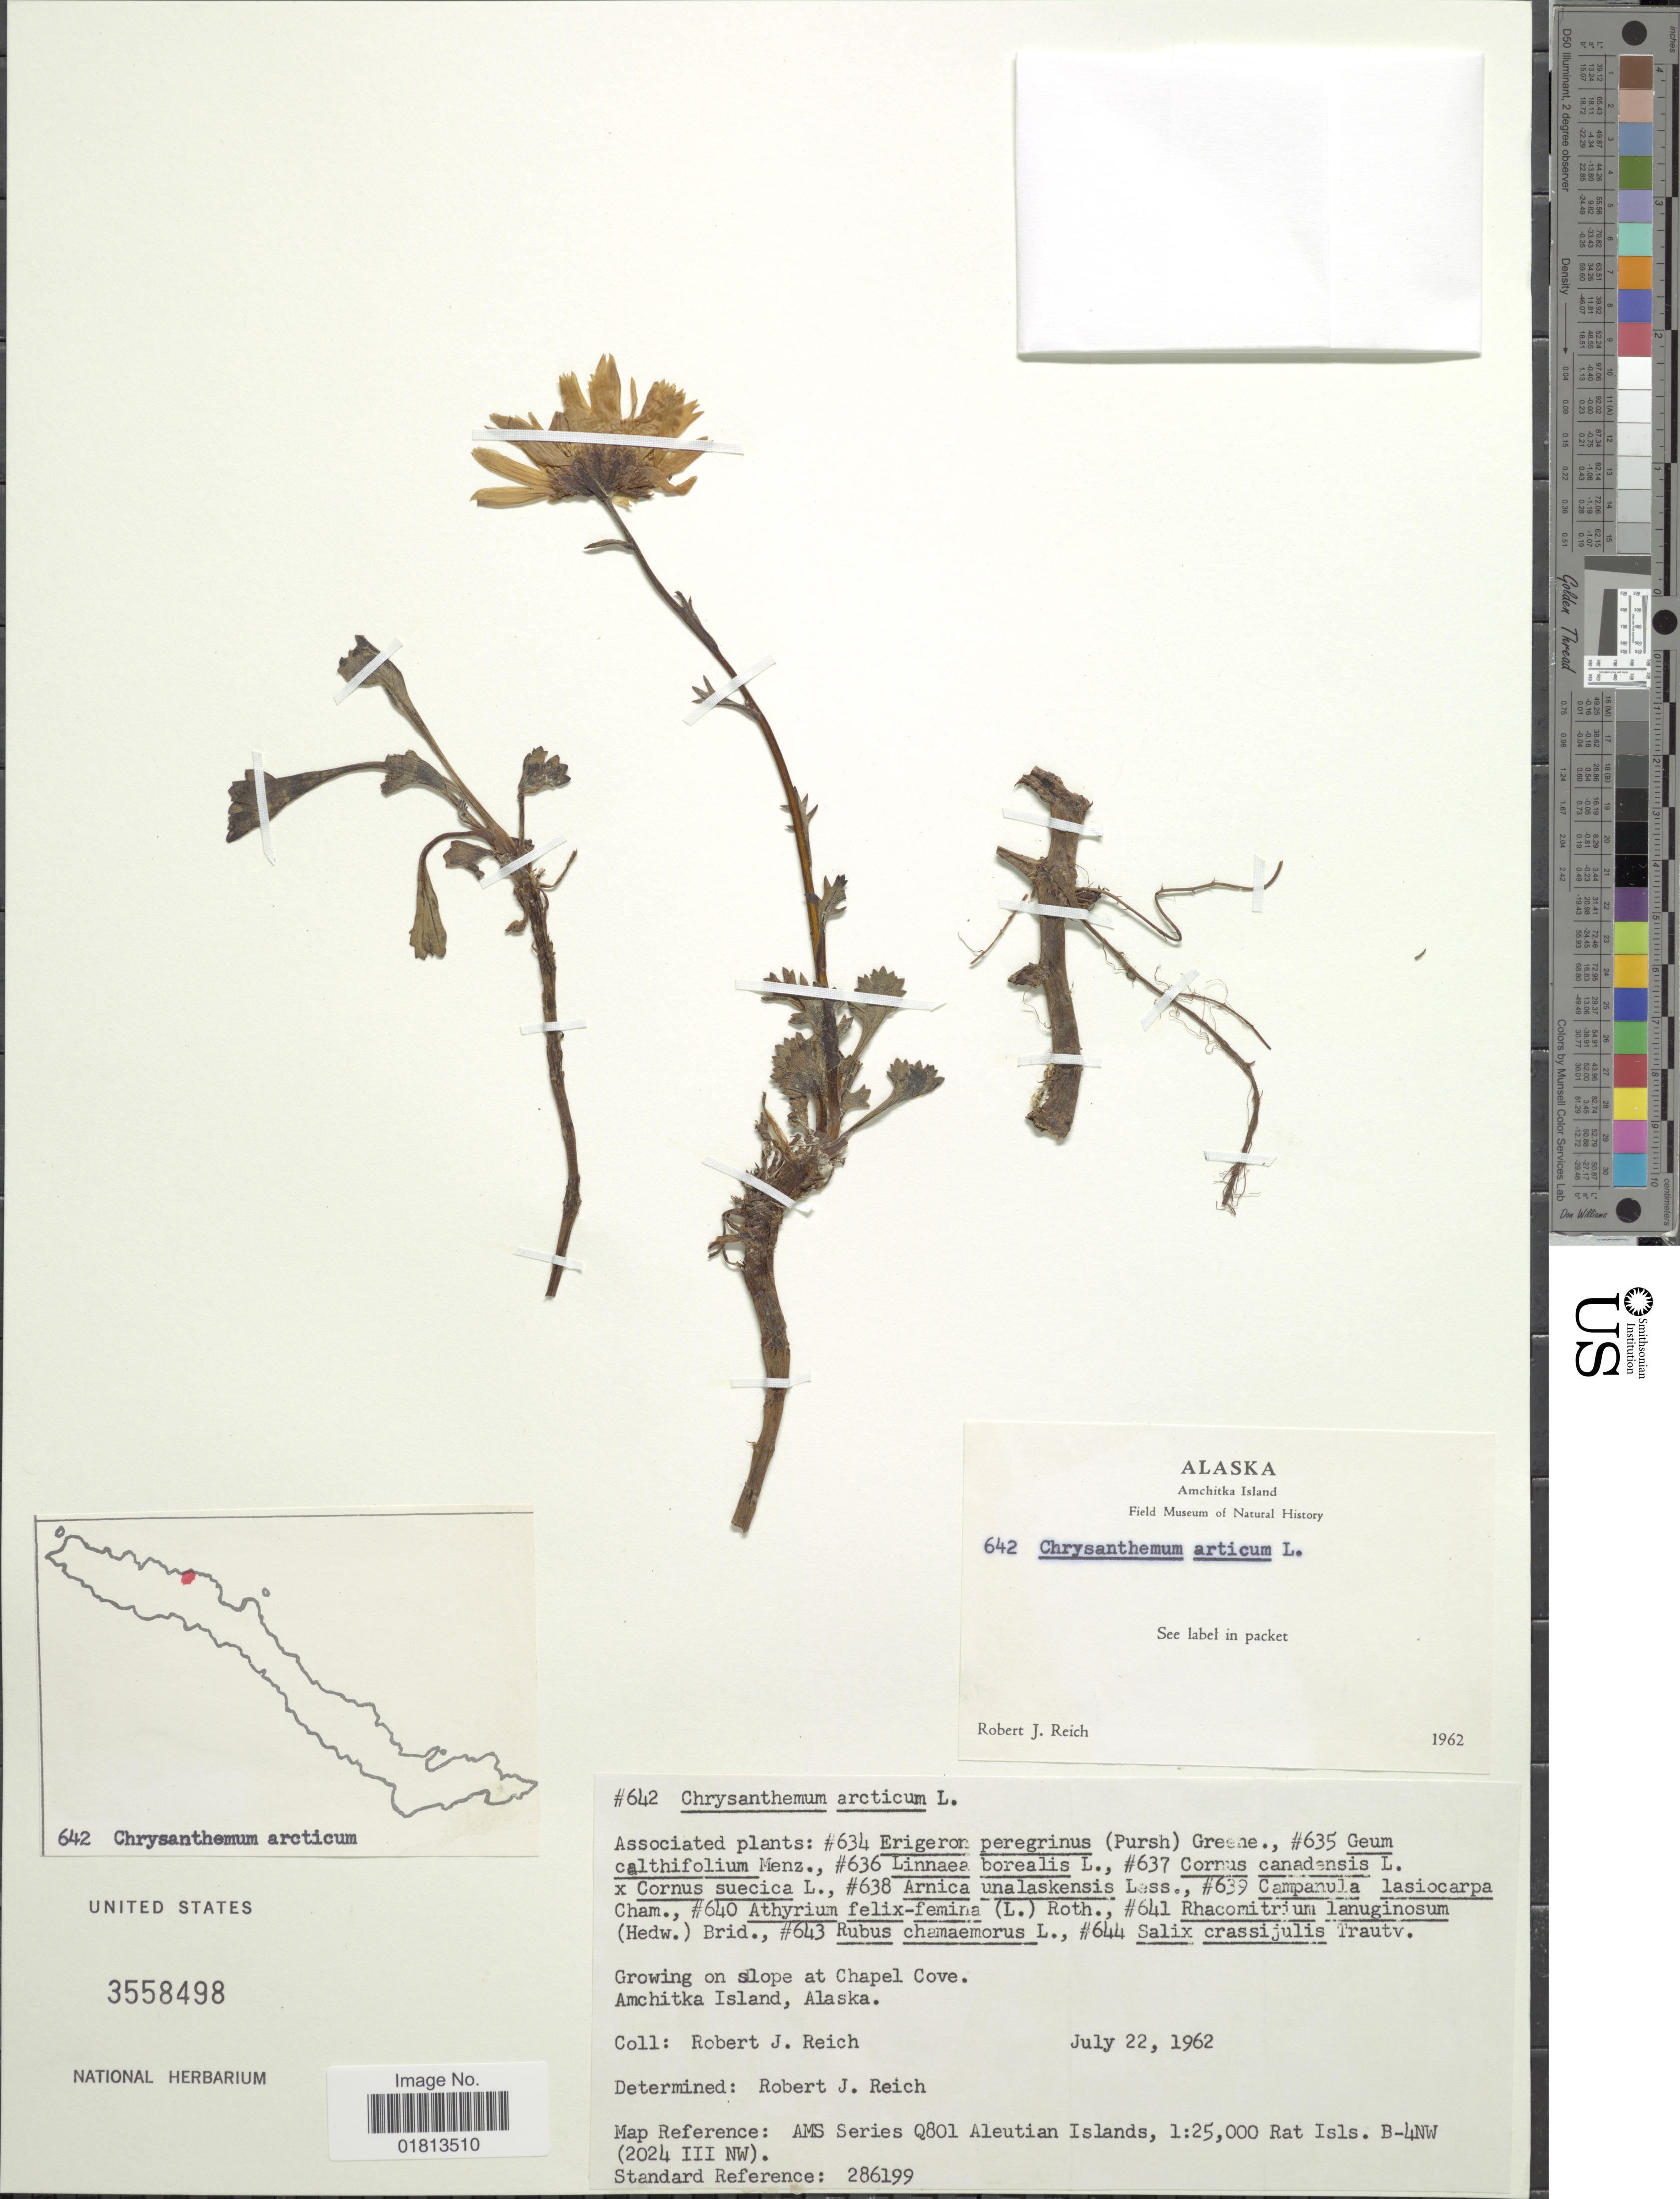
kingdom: Plantae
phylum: Tracheophyta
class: Magnoliopsida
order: Asterales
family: Asteraceae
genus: Dendranthema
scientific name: Dendranthema arcticum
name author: (L.) Tzvelev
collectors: R. Reich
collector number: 642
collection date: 1962-07-22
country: United States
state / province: Alaska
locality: Growing on slope at Chapel Cove, Amchitka Island, Alaska. Map Reference: AMS Series Q801 Aleutian Islands, 1:25.000 Rat Isls. B-4NW (2024 III NW)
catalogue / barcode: US 3558498